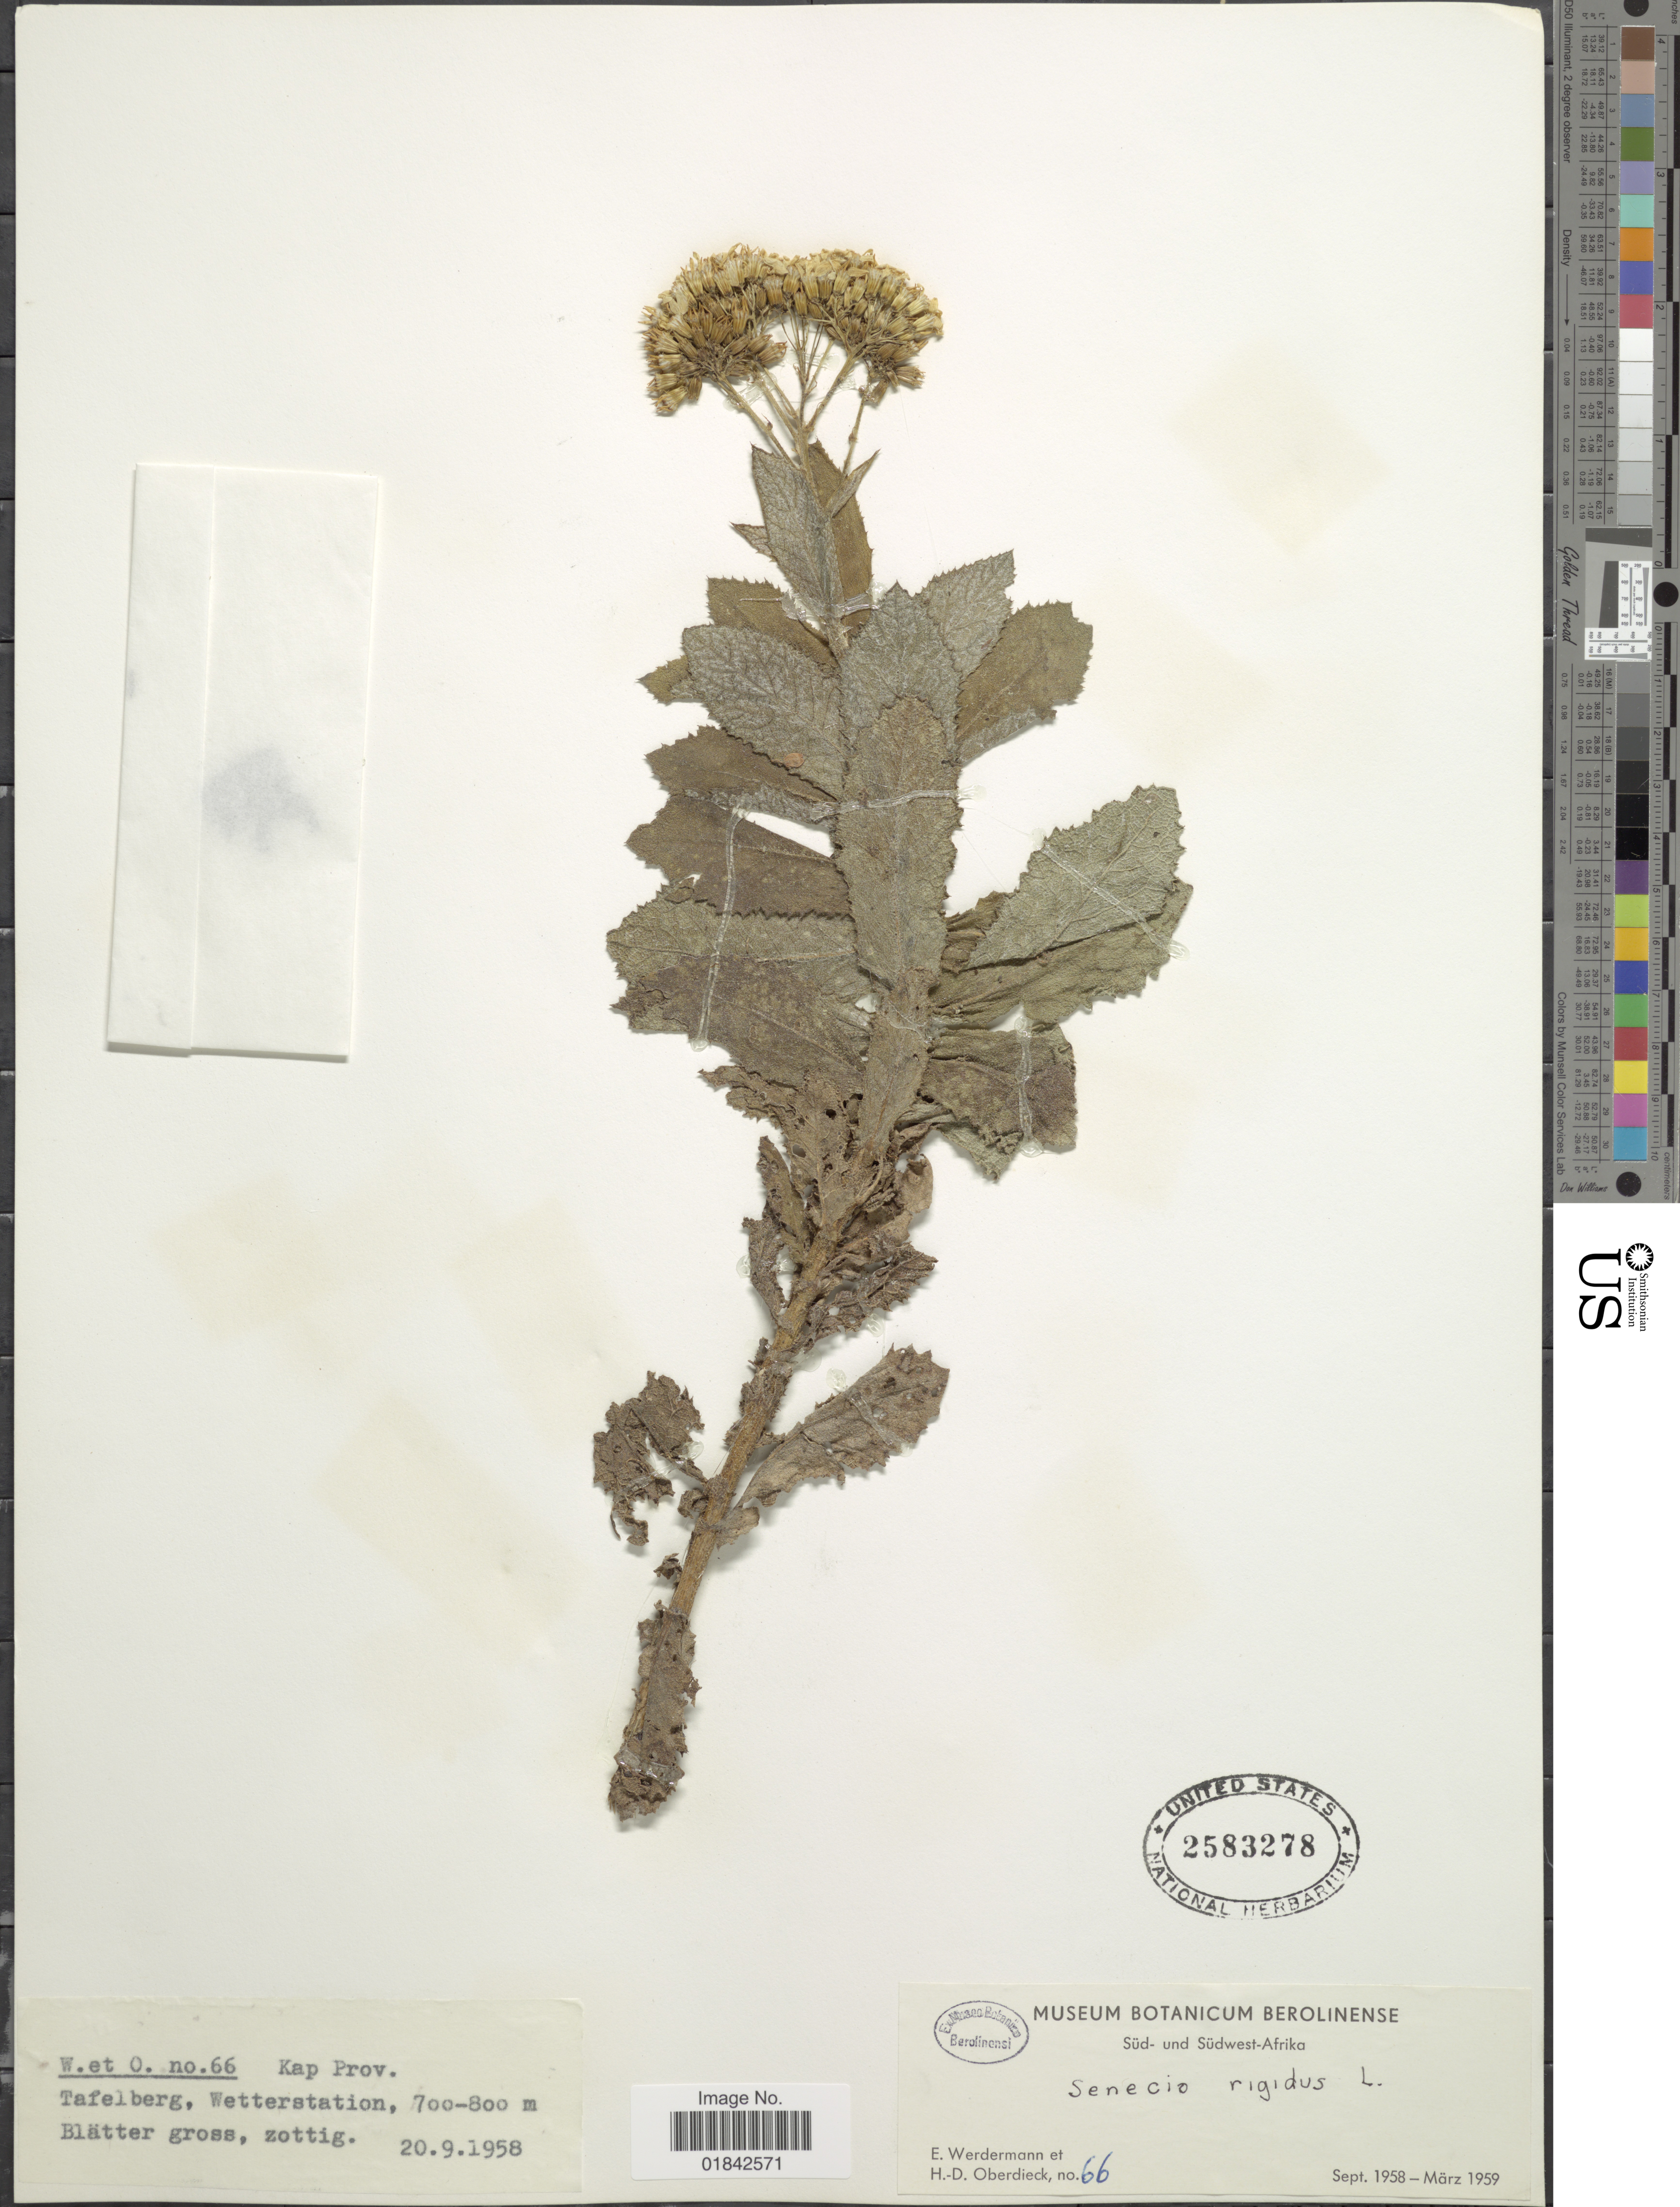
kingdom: Plantae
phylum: Tracheophyta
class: Magnoliopsida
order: Asterales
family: Asteraceae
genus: Senecio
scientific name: Senecio rigidus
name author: L.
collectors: E. Werdermann & H. Oberdieck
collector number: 66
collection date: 1958-09-20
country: South Africa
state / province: Western Cape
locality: Kap Prov., Tafelberg, Wetterstation, Blatter gross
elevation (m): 700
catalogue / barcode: US 2583278